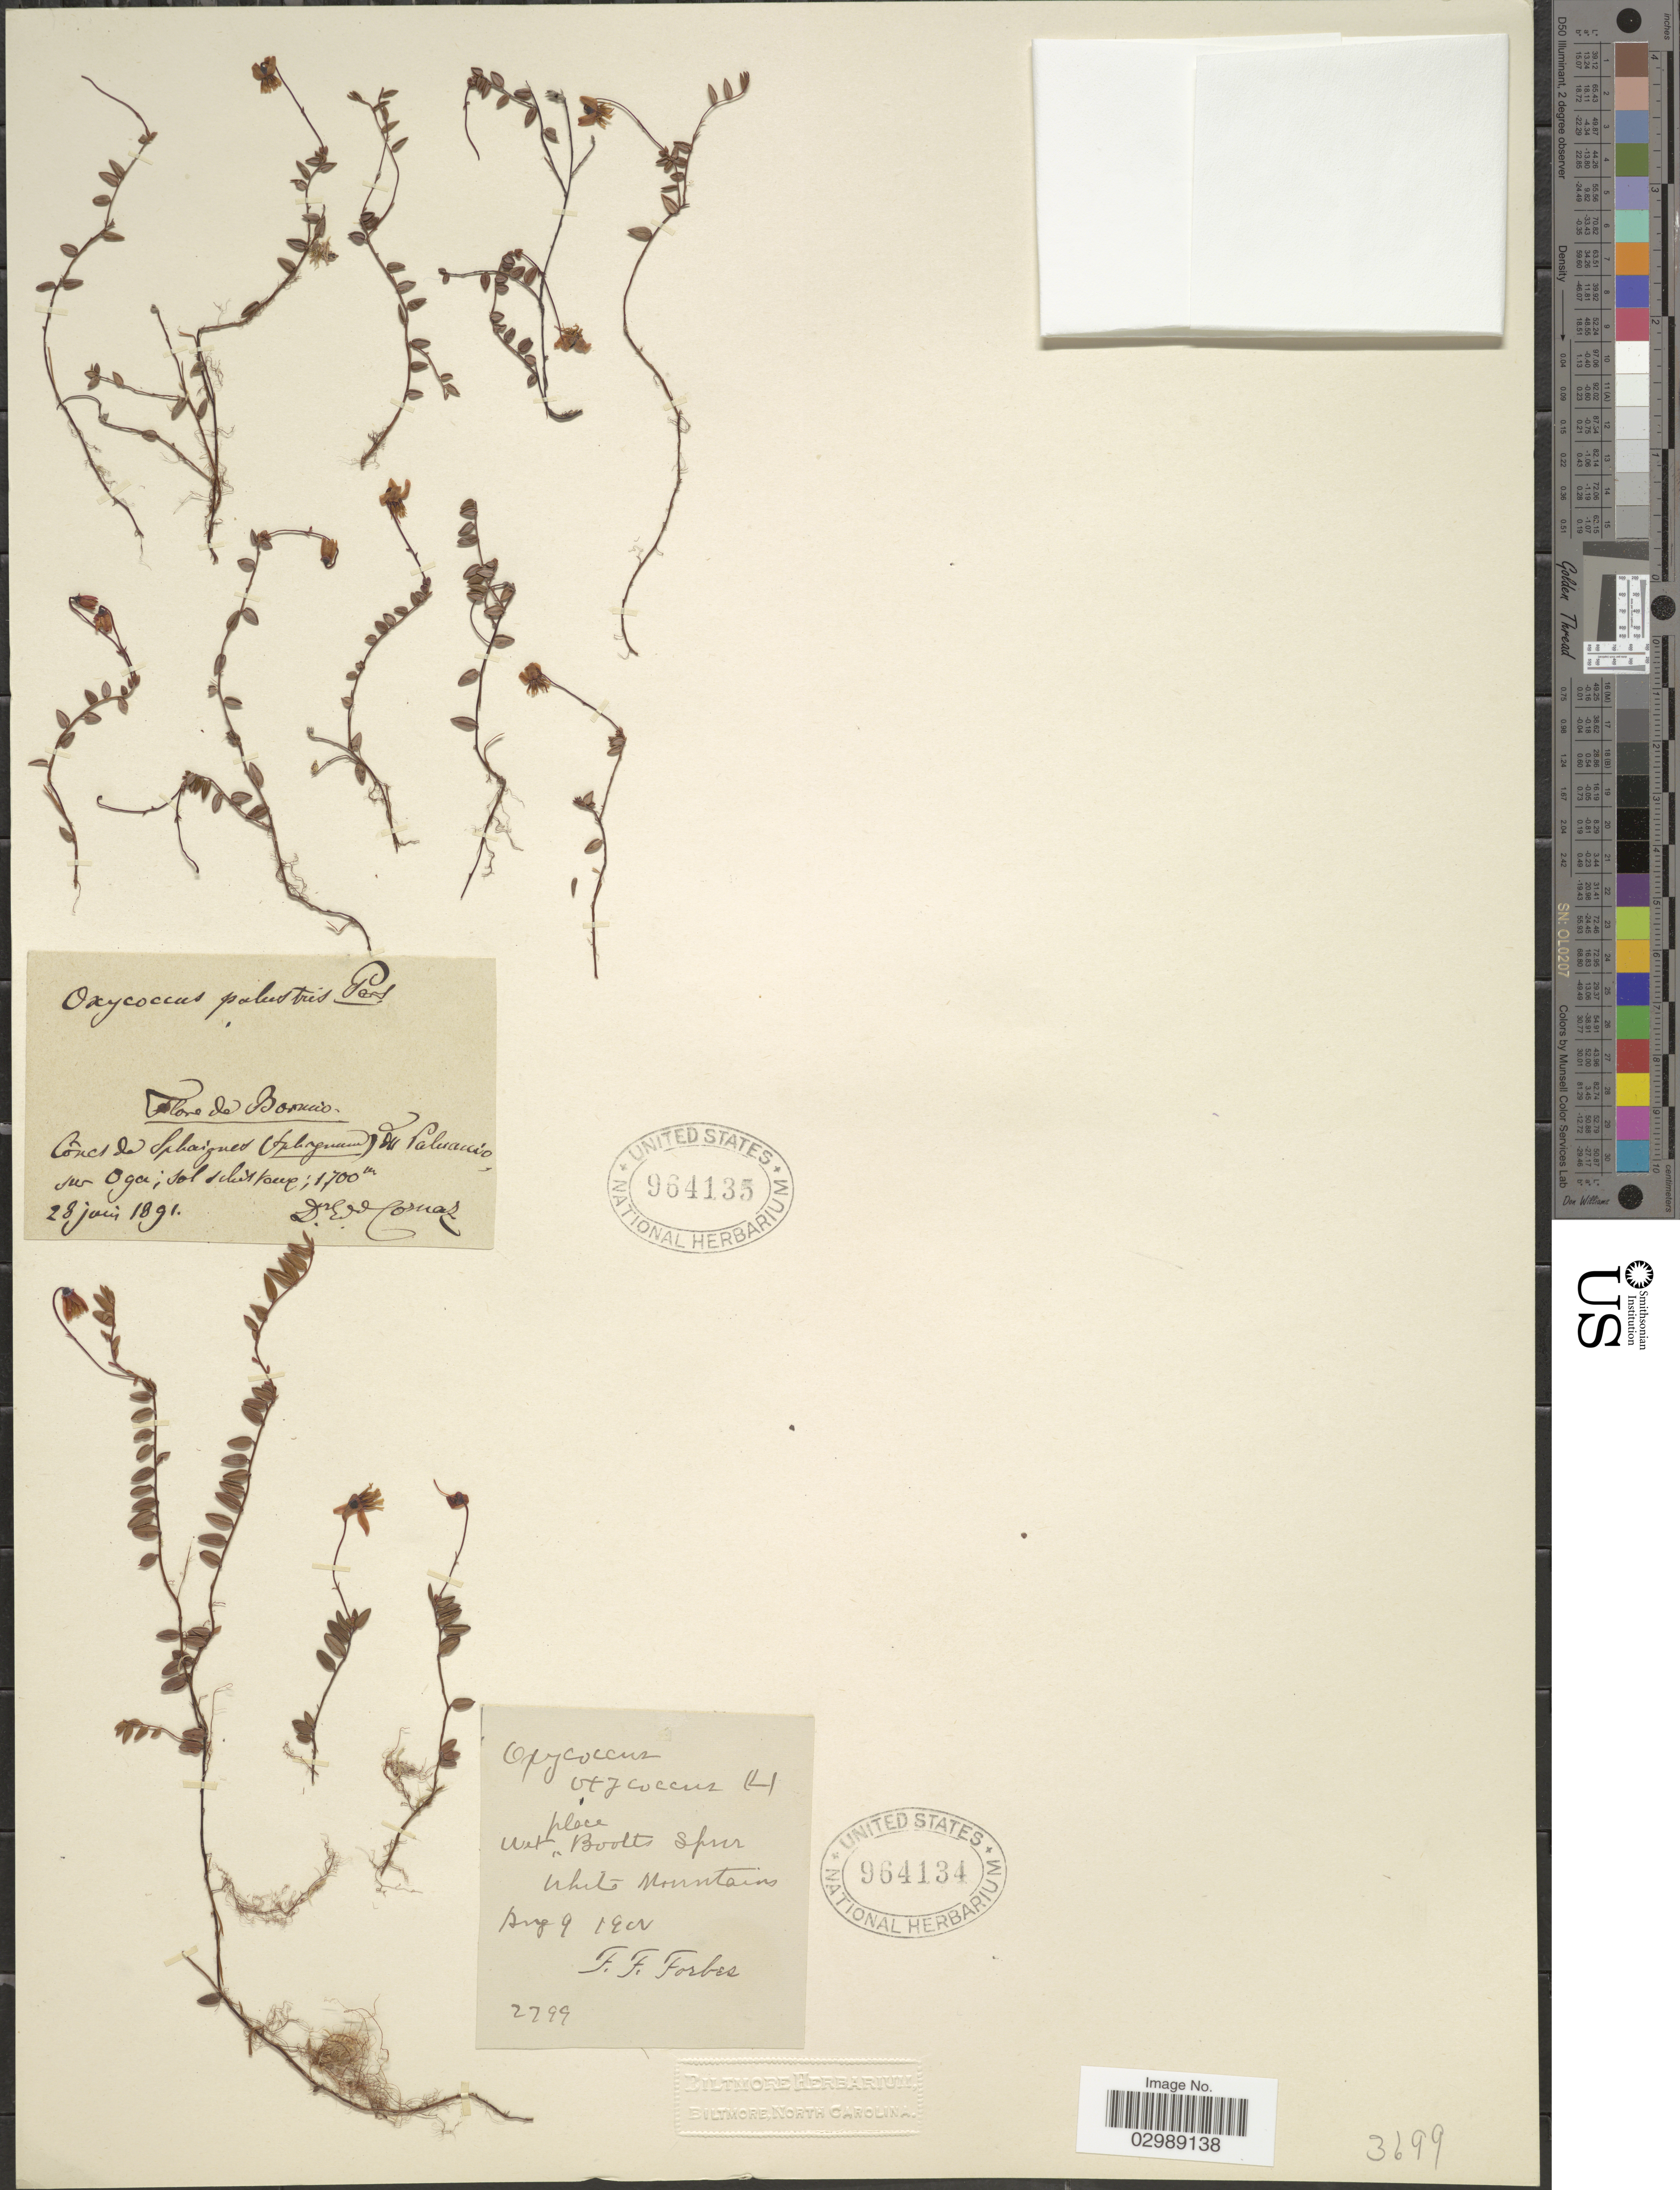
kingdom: Plantae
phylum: Tracheophyta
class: Magnoliopsida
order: Ericales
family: Ericaceae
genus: Vaccinium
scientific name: Vaccinium oxycoccos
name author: L.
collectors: F. Forbes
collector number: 2799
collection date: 1900-08-09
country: United States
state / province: New Hampshire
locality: White Mountains.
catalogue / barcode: US 964135